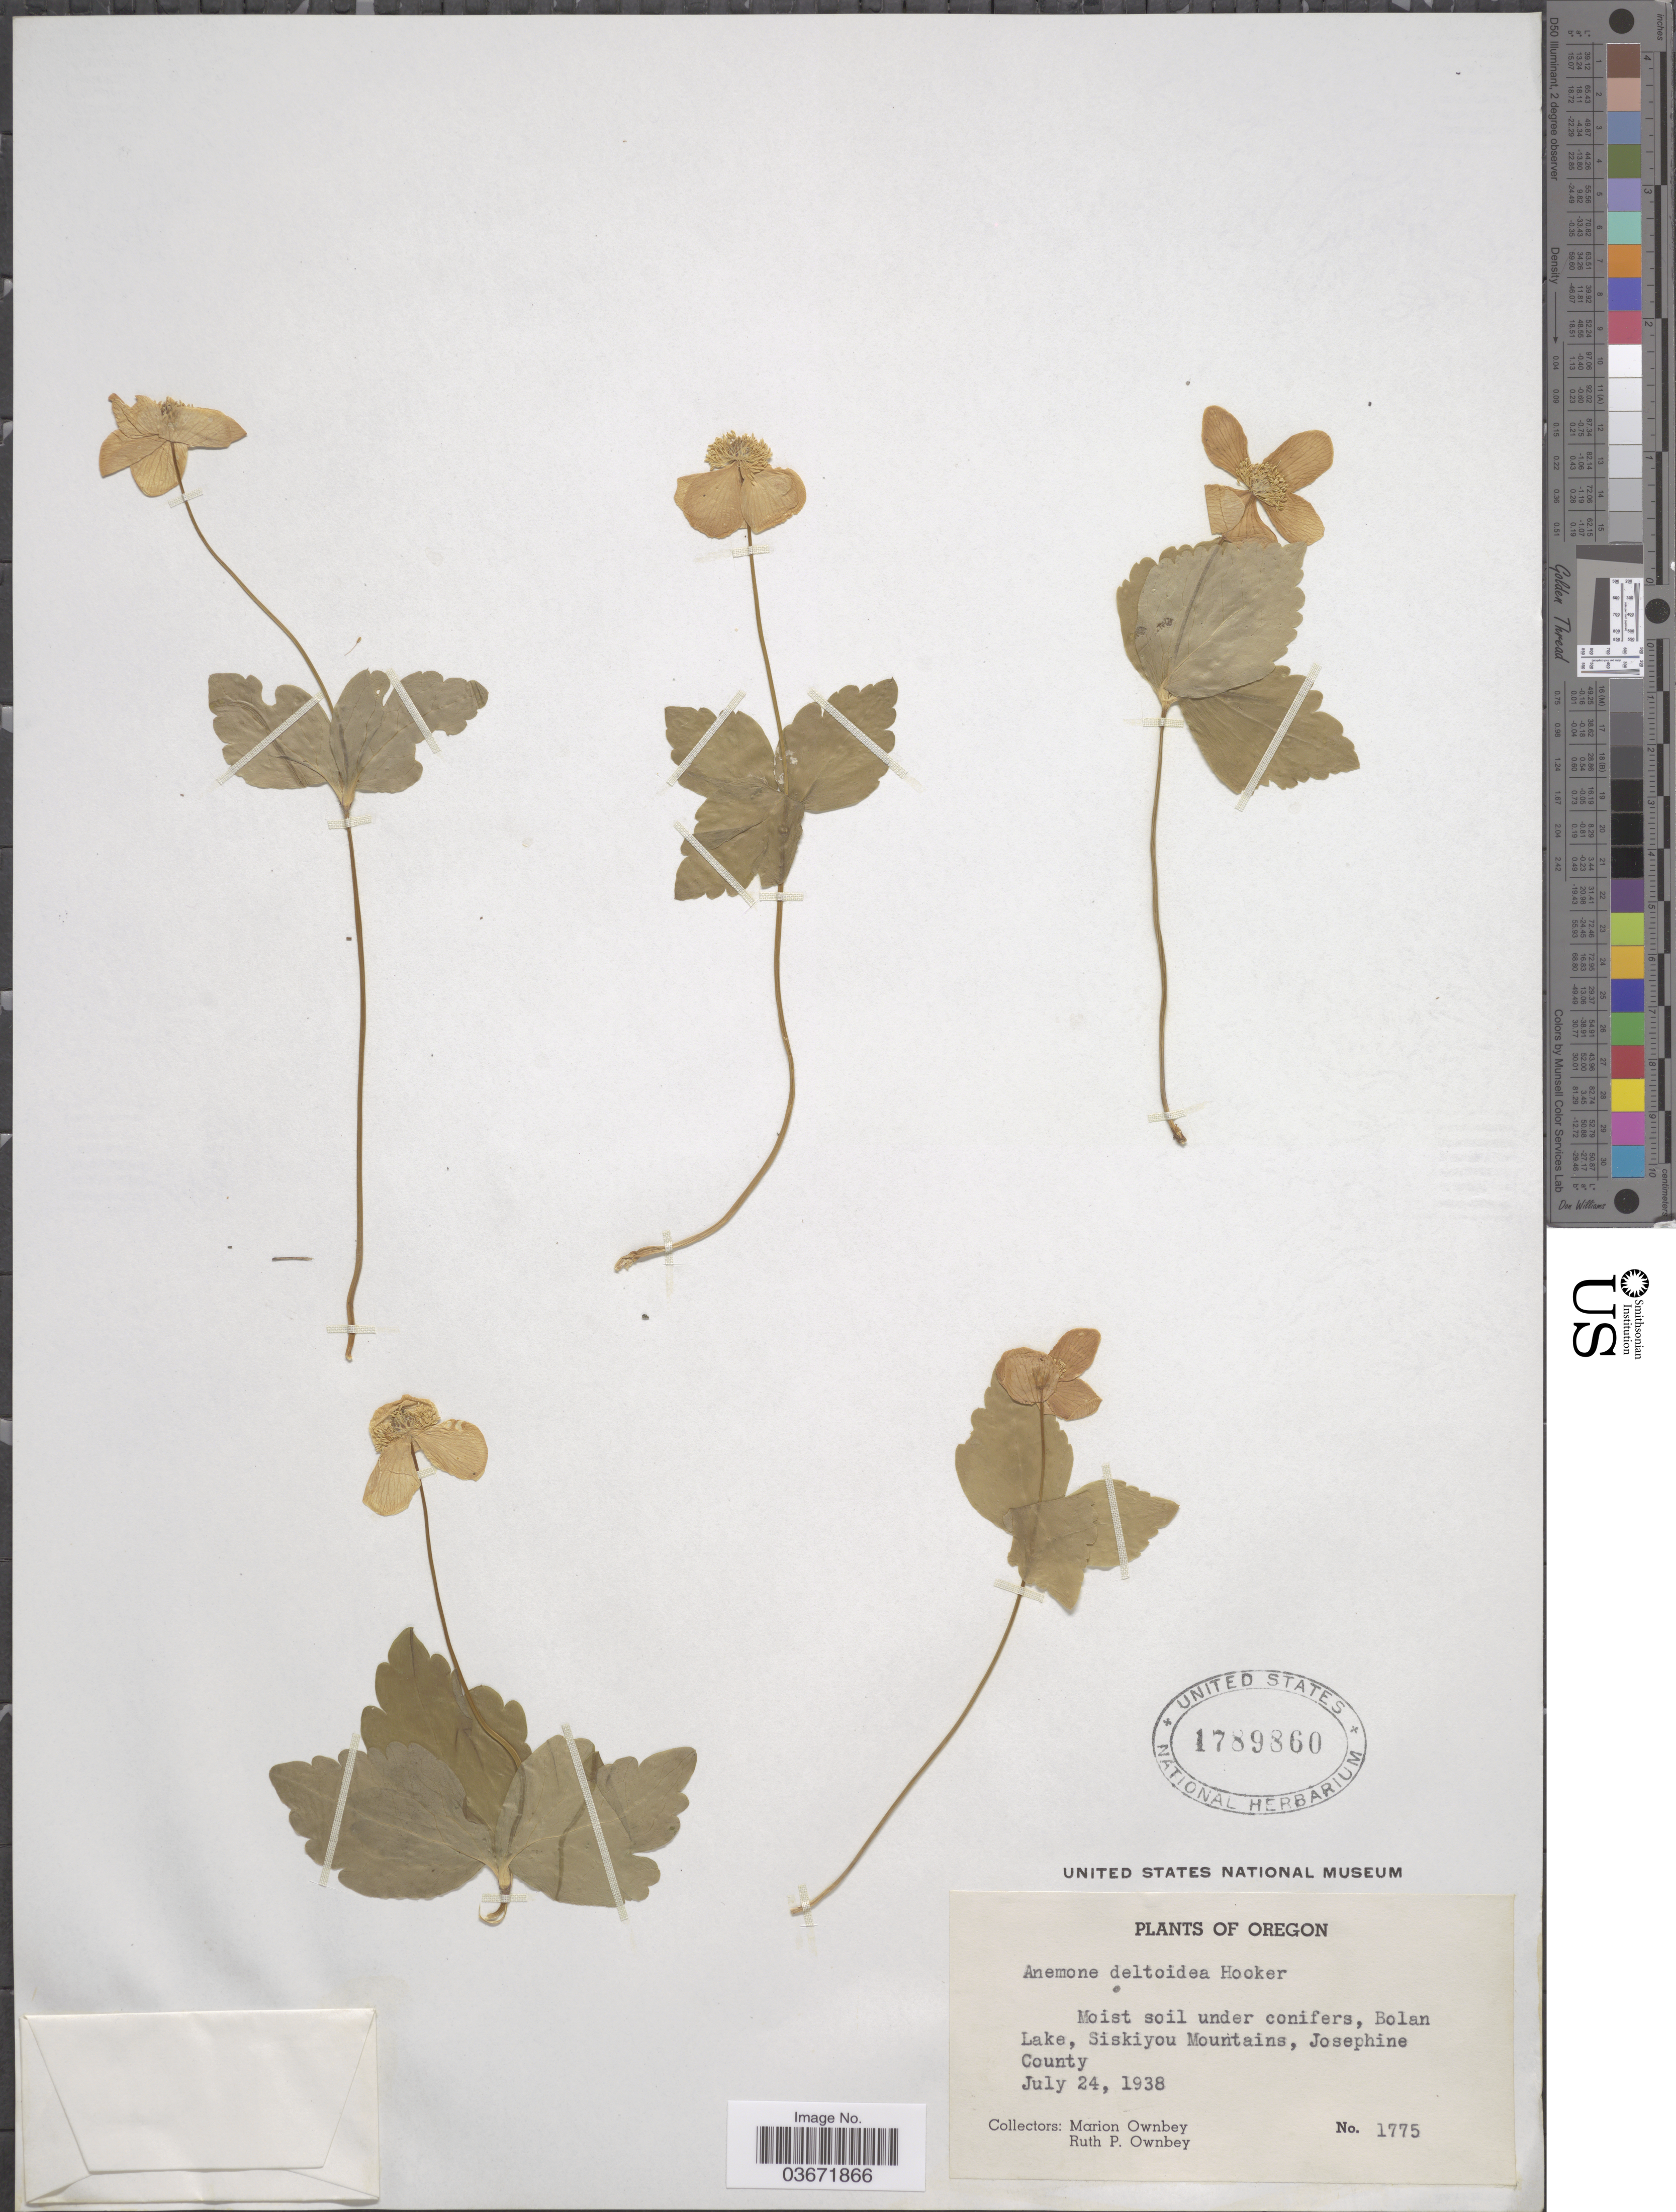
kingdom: Plantae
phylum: Tracheophyta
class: Magnoliopsida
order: Ranunculales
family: Ranunculaceae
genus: Anemone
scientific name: Anemone deltoidea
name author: Douglas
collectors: M. Ownbey & R. Ownbey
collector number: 1775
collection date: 1938-07-24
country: United States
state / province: Oregon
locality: Bolan Lake, Siskiyou Mountains, Josephine County.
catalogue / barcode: US 1789860